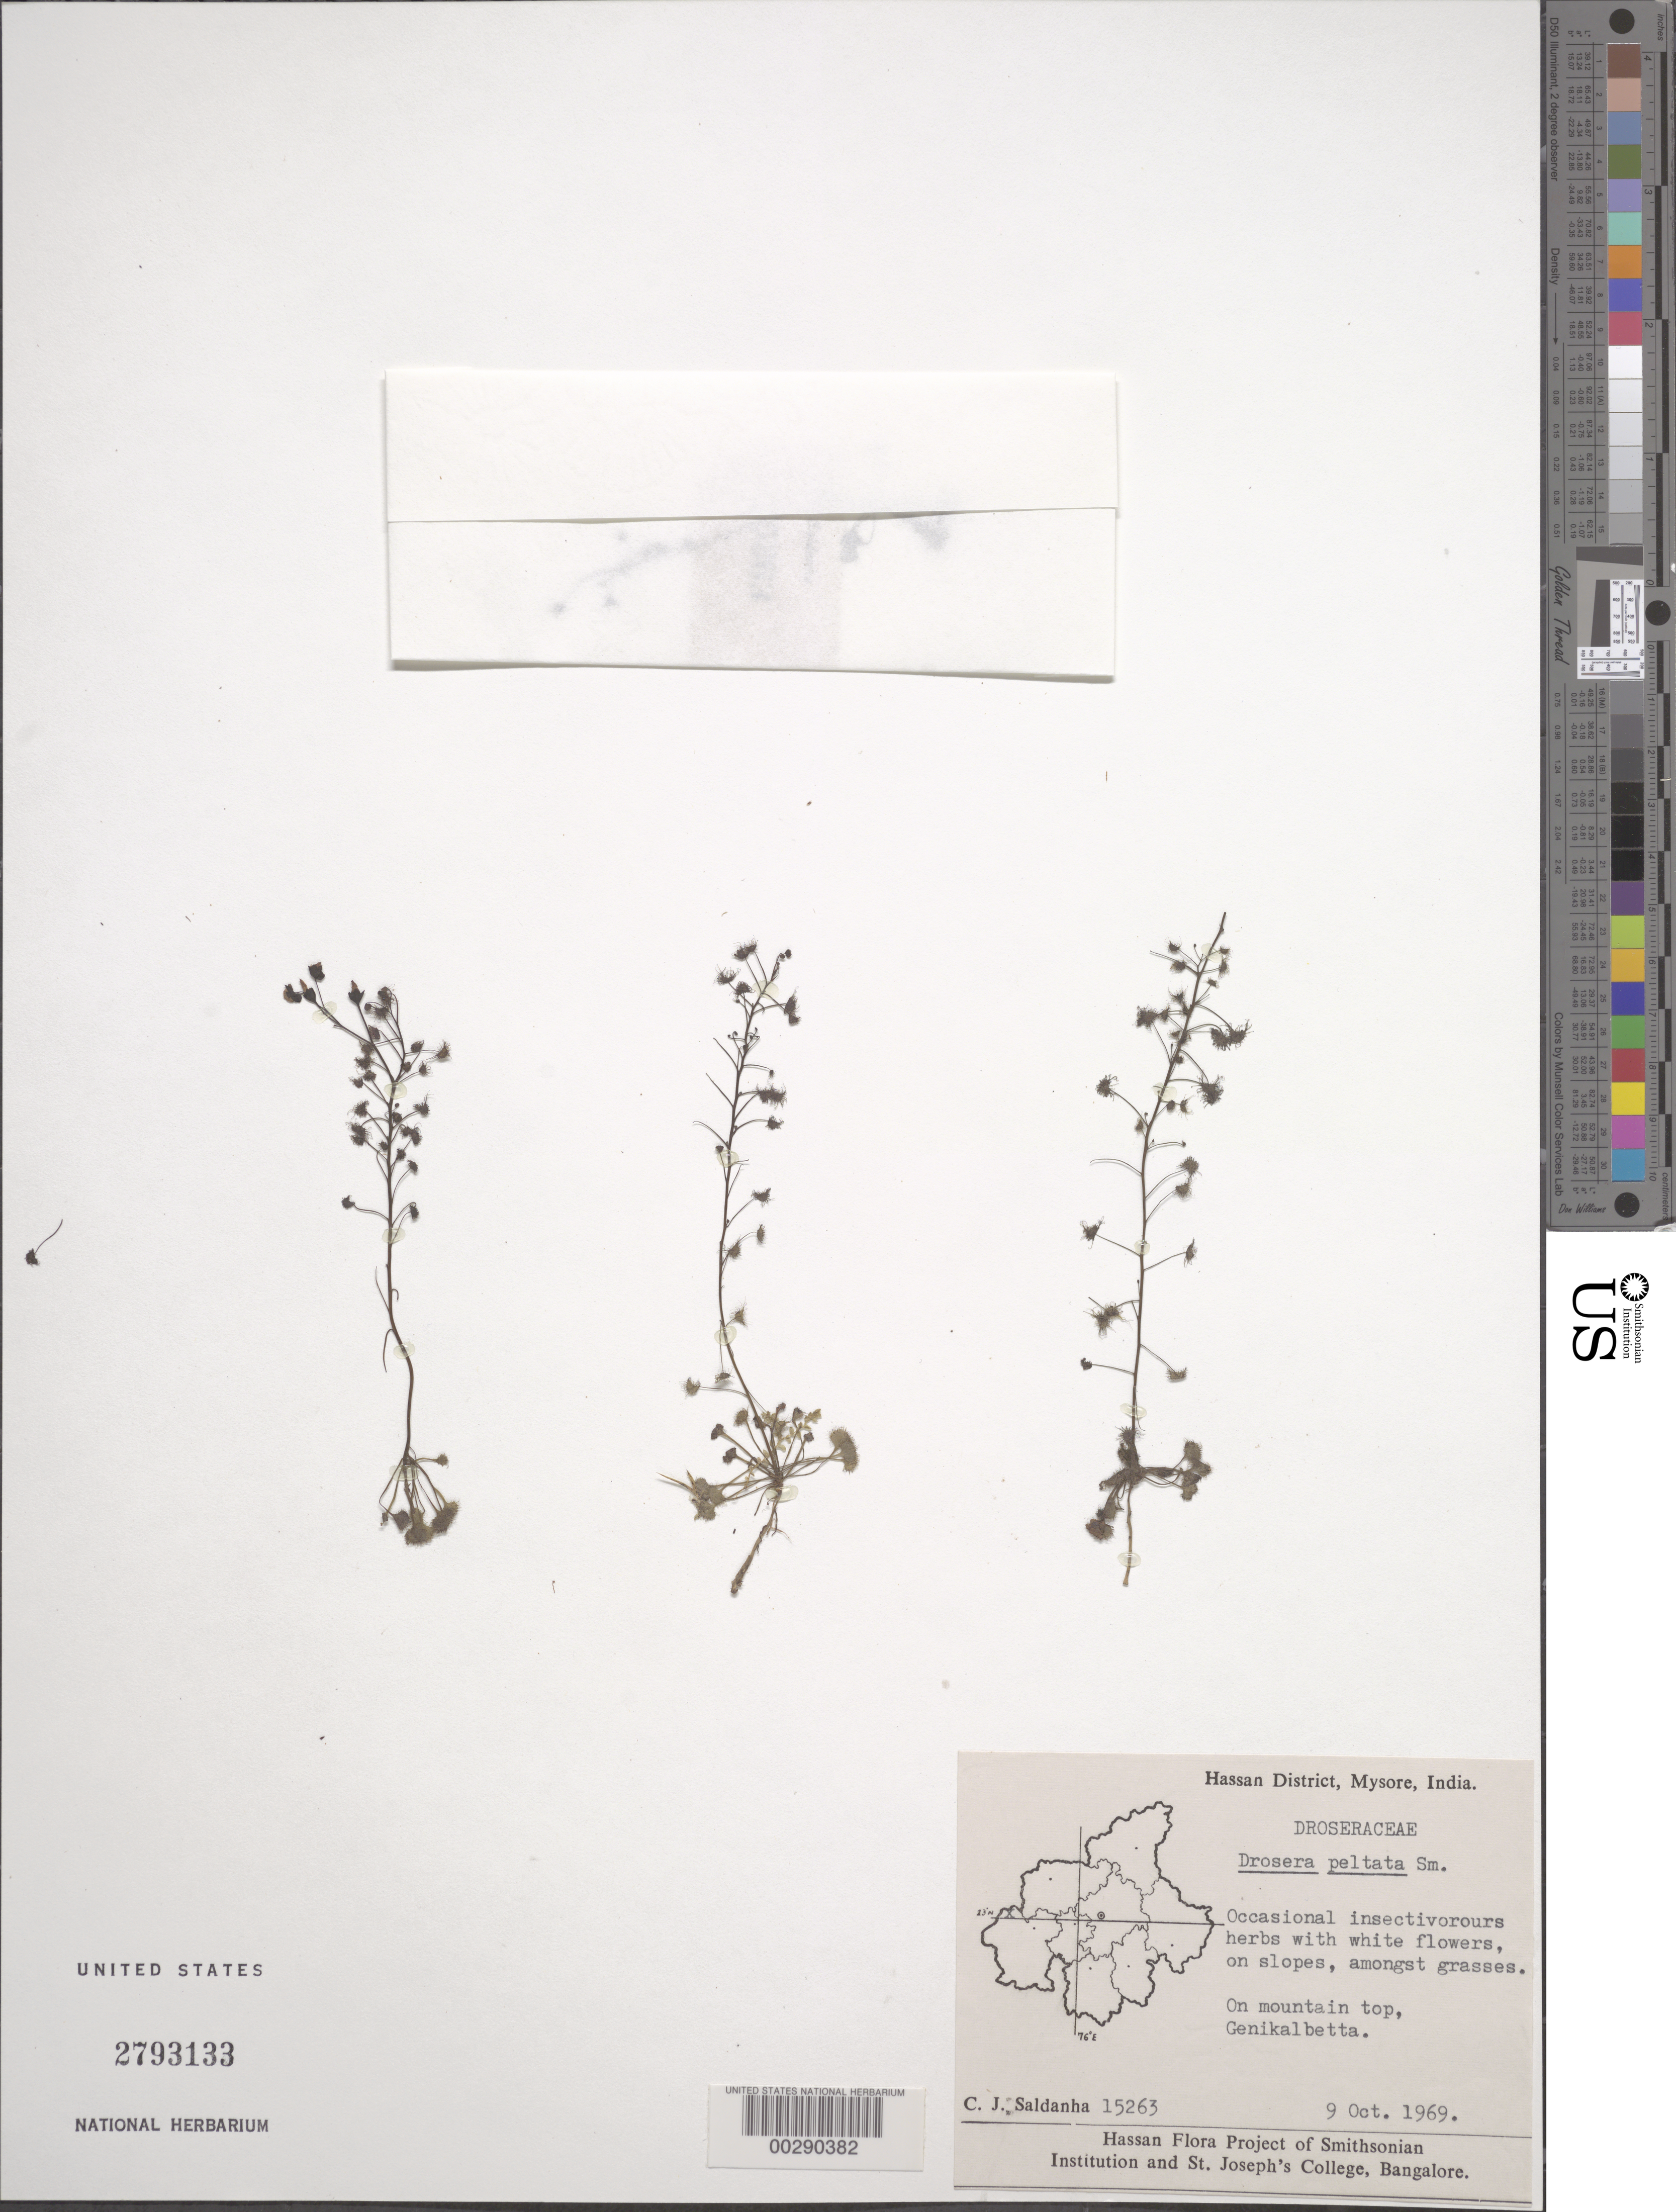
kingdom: Plantae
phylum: Tracheophyta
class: Magnoliopsida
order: Caryophyllales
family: Droseraceae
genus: Drosera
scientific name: Drosera peltata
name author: Sm. ex Willd.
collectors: C. J. Saldanha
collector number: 15263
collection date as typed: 09 Oct 1969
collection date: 1969-10-09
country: India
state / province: Karnataka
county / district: Hassan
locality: Genikalbetta, mysore state [mysore state = karnataka.]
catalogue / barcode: US 2793133